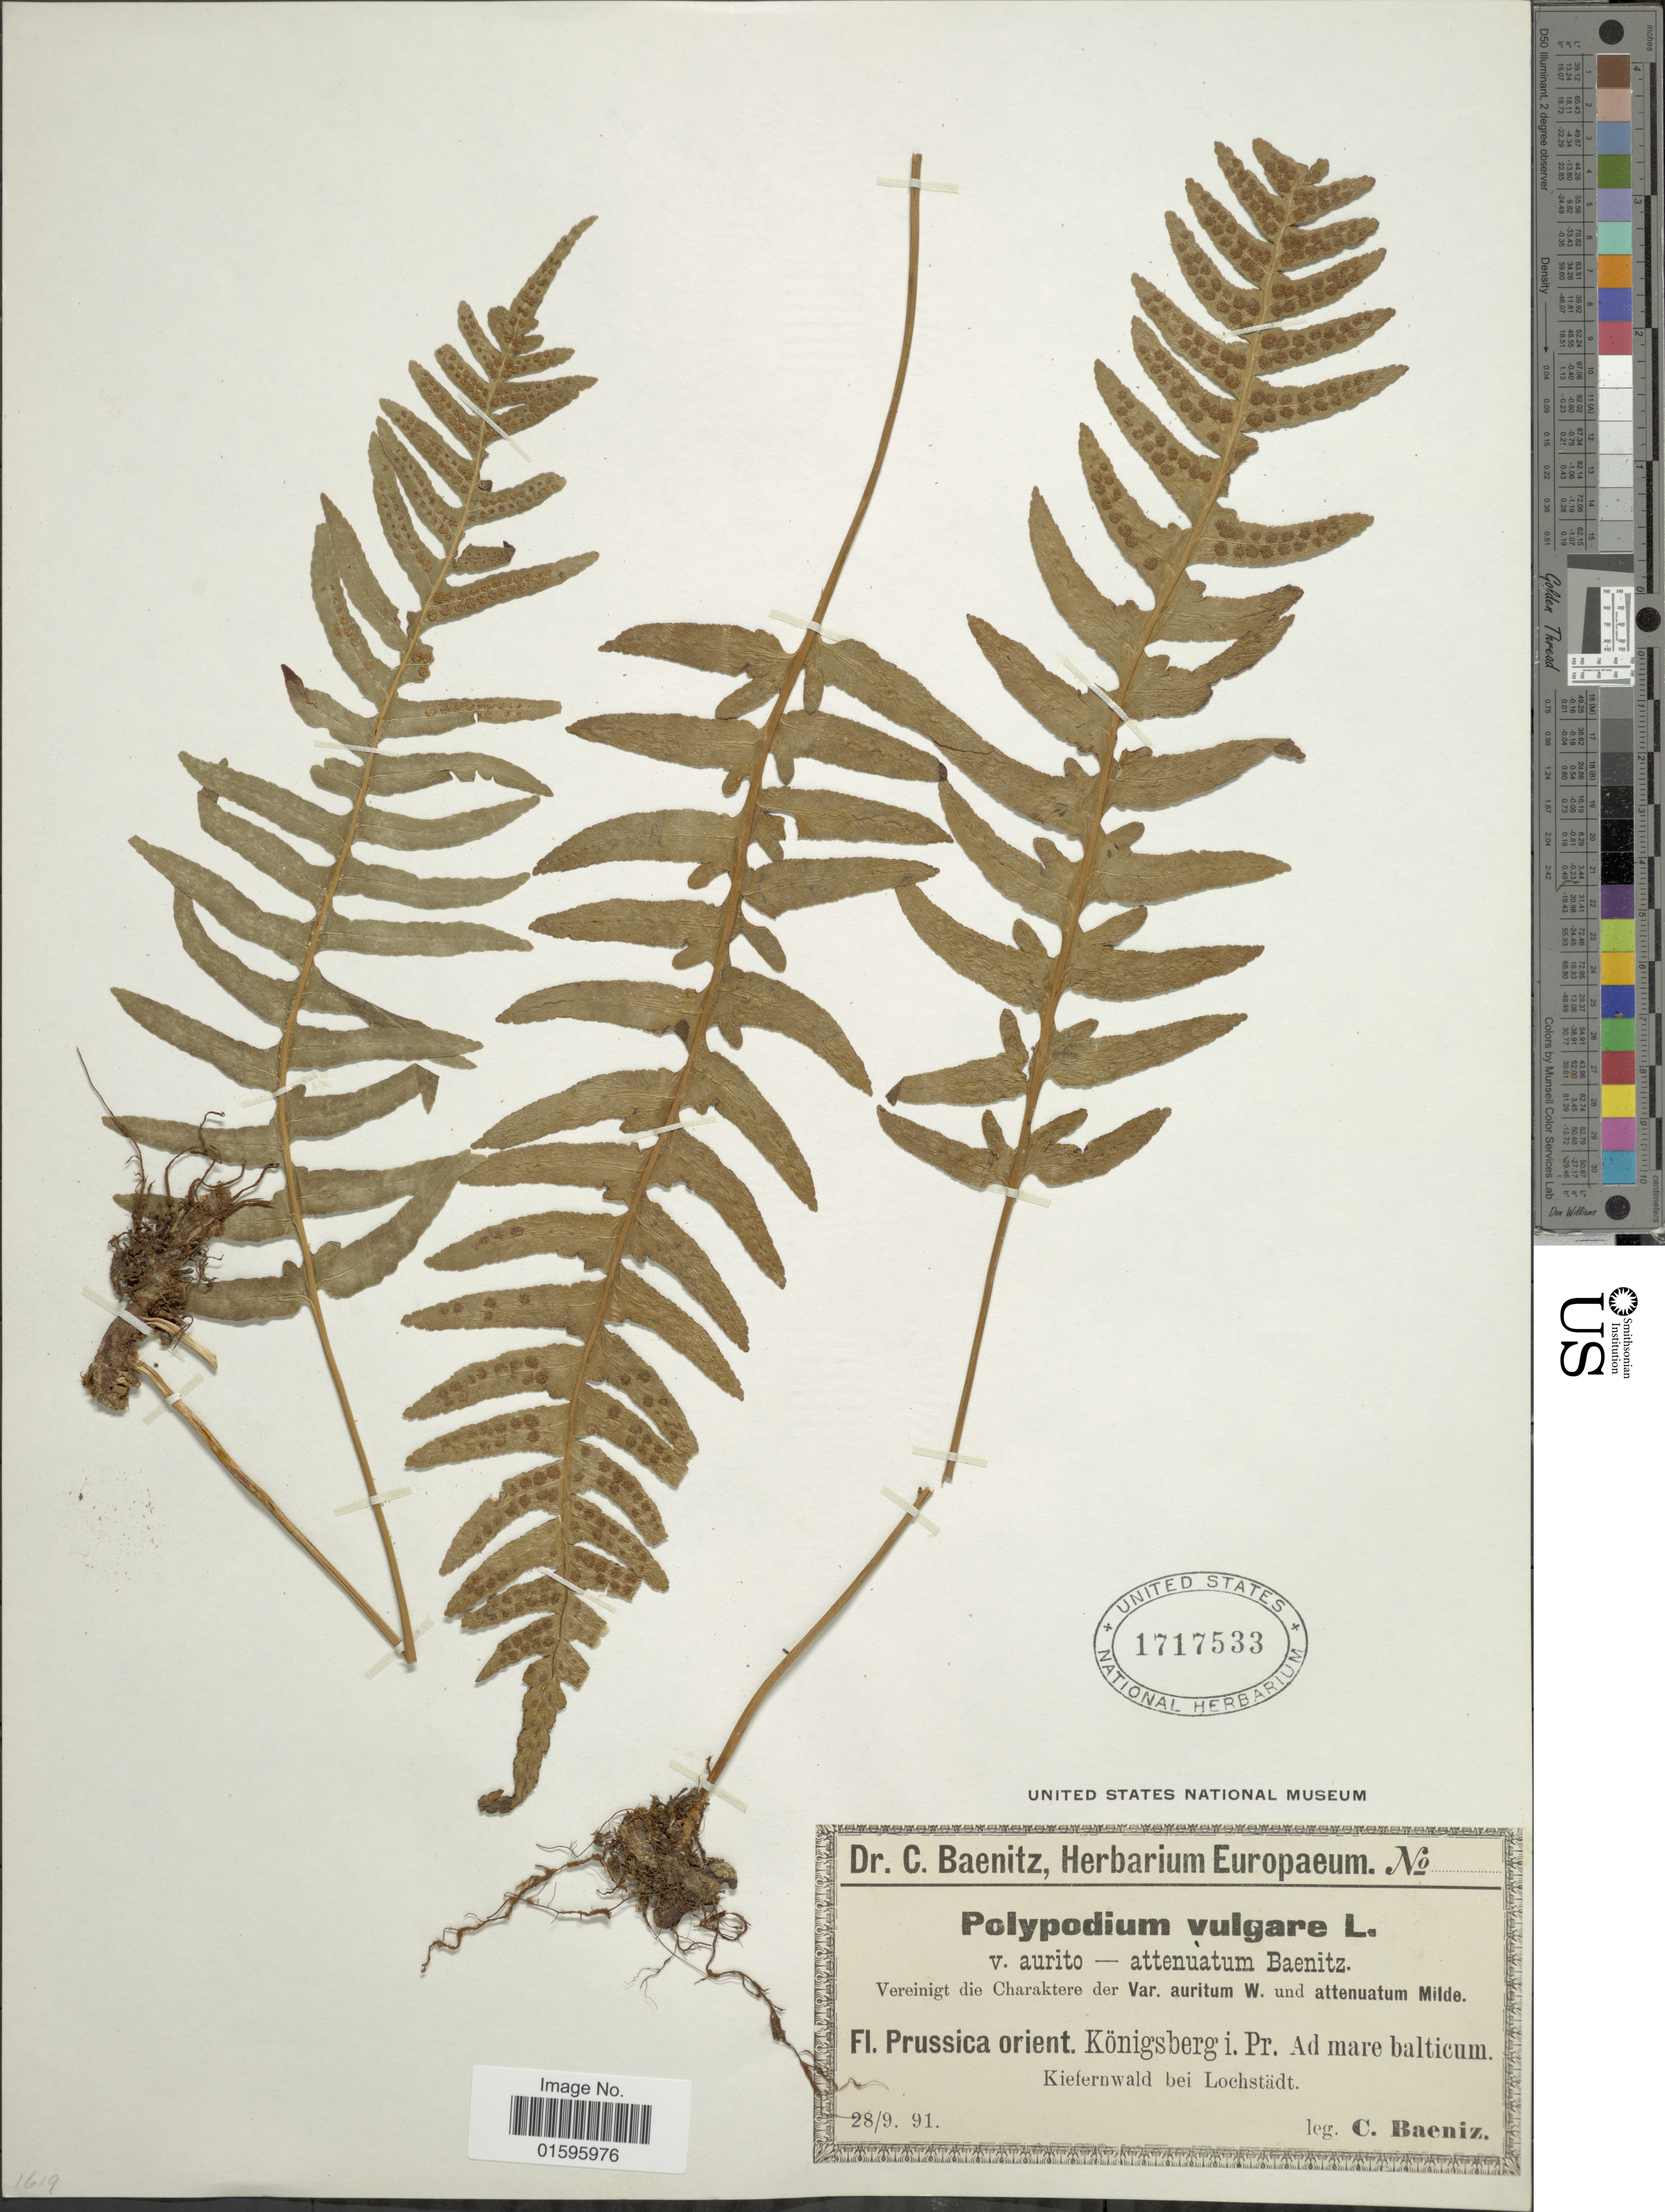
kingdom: Plantae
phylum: Tracheophyta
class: Polypodiopsida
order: Polypodiales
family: Polypodiaceae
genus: Polypodium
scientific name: Polypodium vulgare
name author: L.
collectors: C. G. Baenitz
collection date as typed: Transcribed d/m/y: 28/9/91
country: Germany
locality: Prussica orient. Konigsberg i. pr. ad mare balticum, Kiefernwald bei Lochstadt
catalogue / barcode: US 1717533